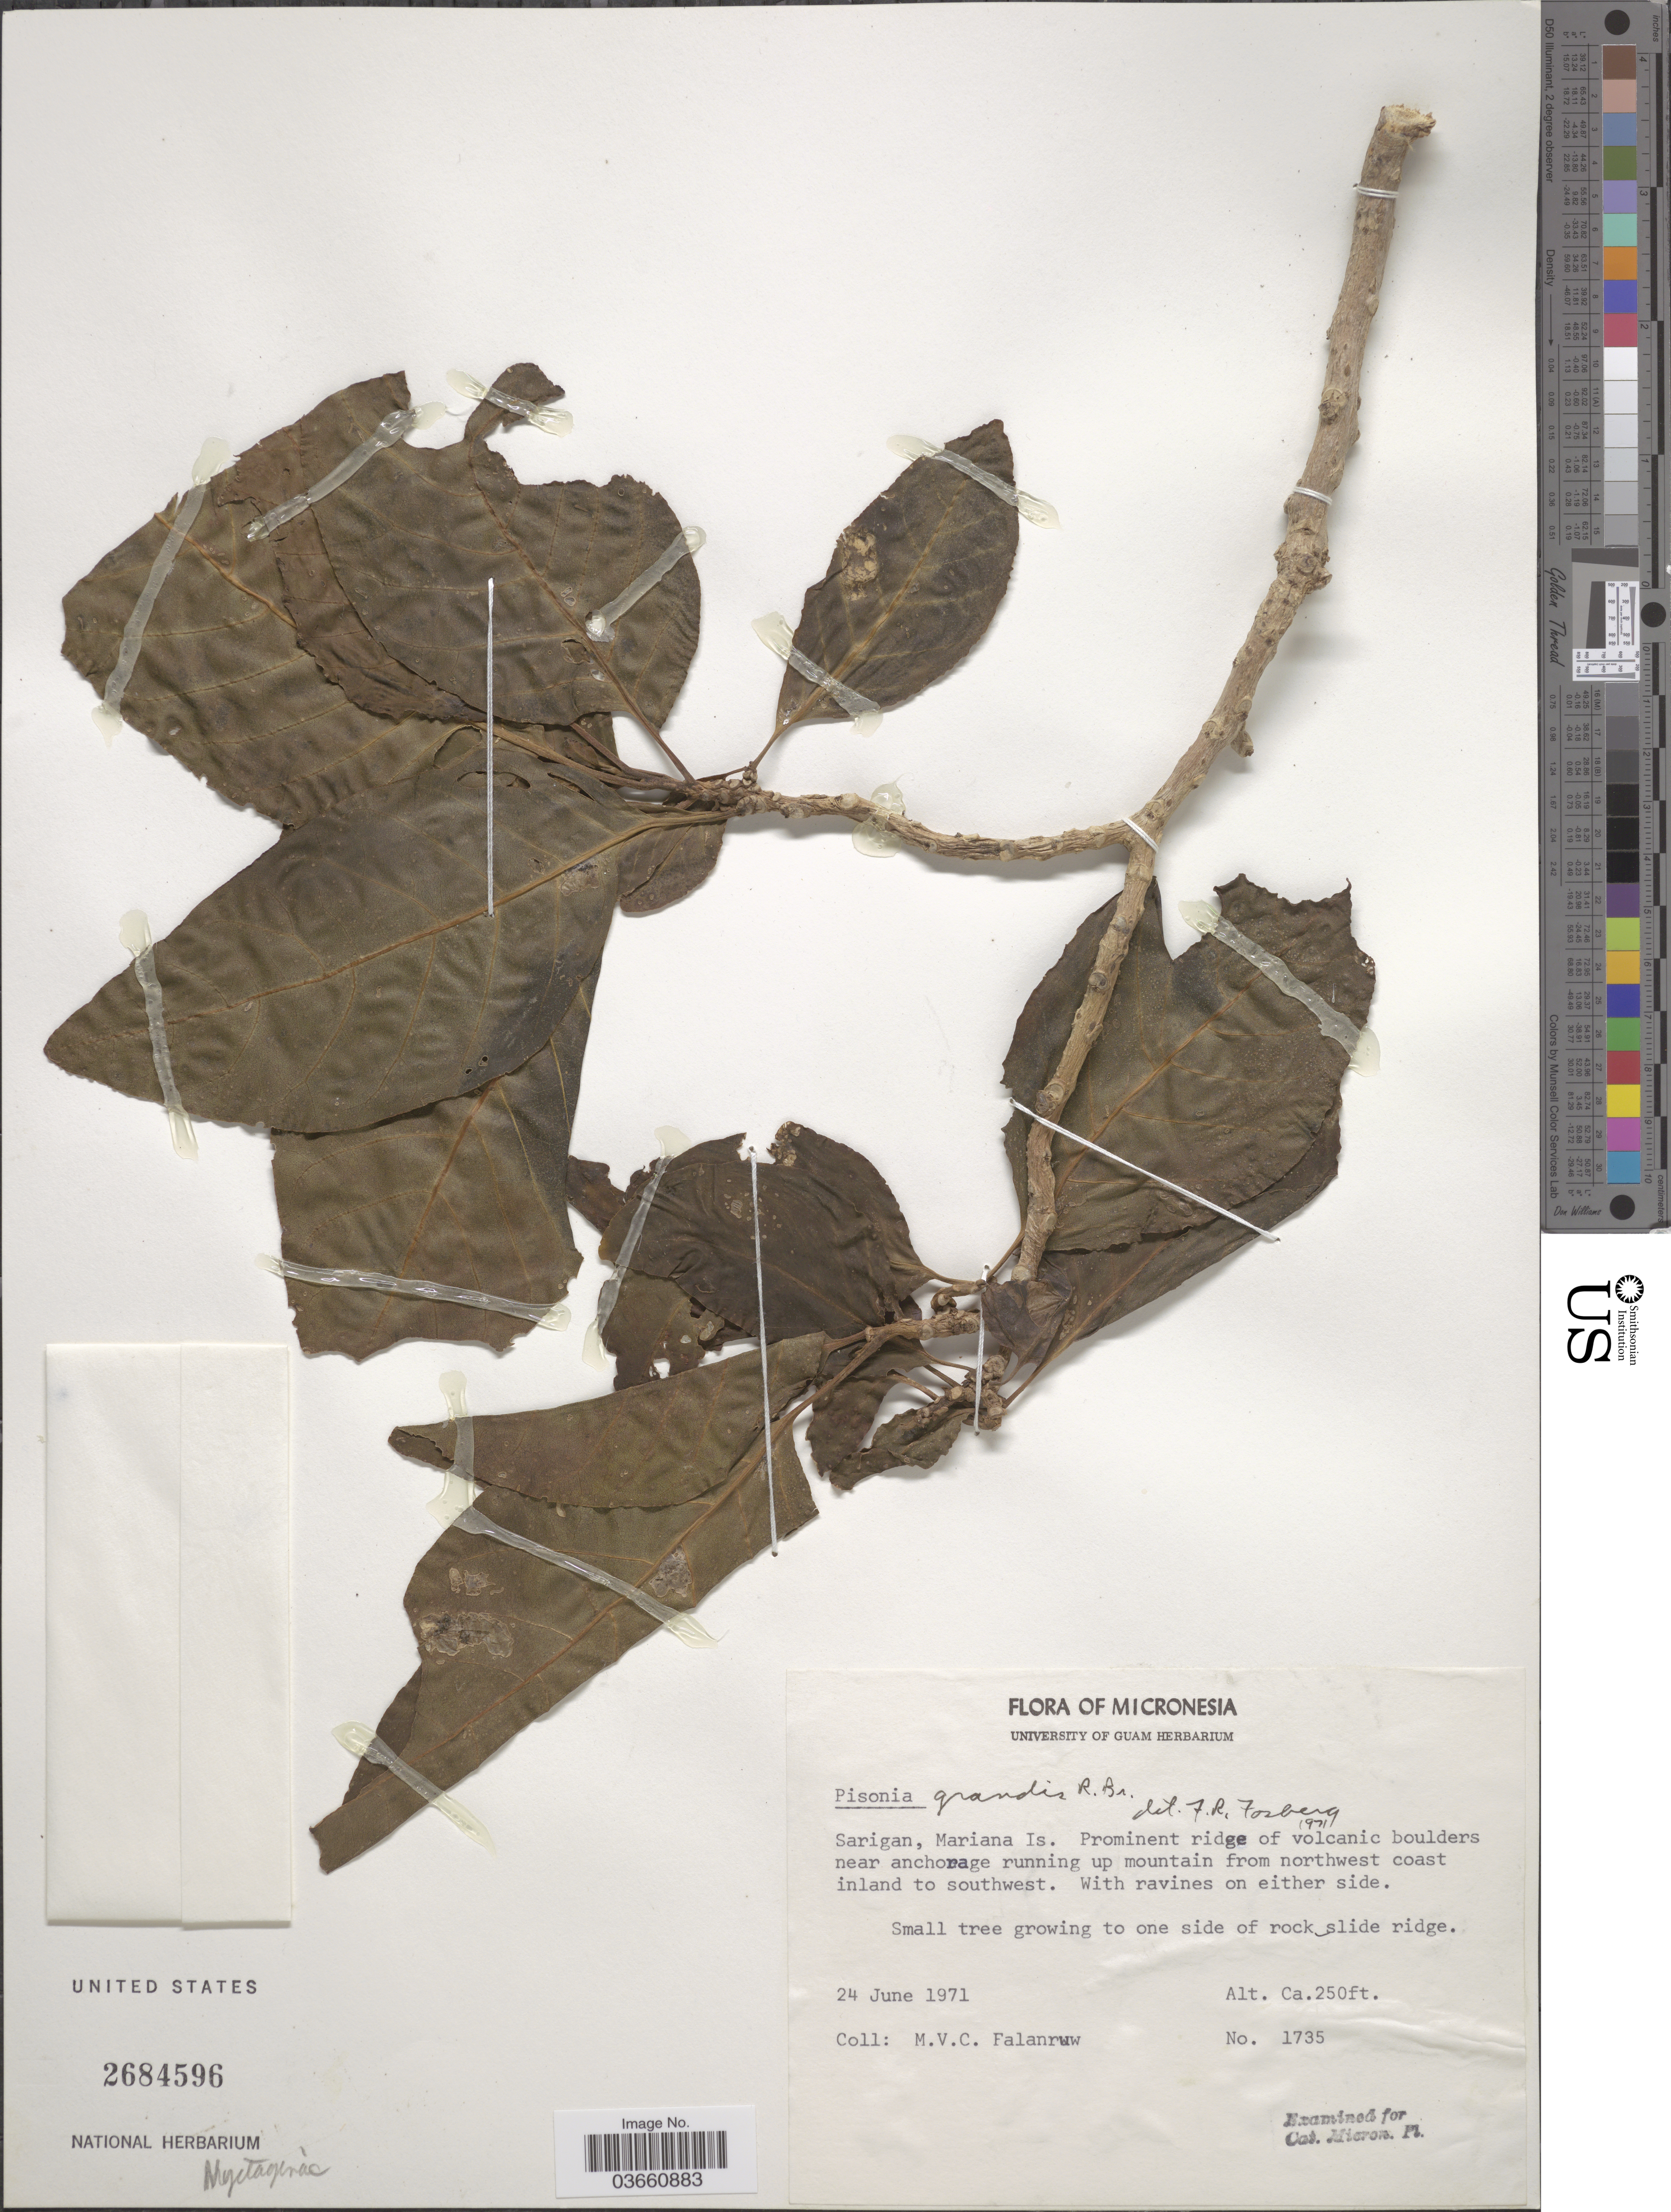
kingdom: Plantae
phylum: Tracheophyta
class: Magnoliopsida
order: Caryophyllales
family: Nyctaginaceae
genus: Pisonia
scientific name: Pisonia grandis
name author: R. Br.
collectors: M. V. Falanruw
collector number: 1735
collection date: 1971-06-24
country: Northern Mariana Islands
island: Sarigan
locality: Sarigan, Mariana Is. Northwest coast to inland to southwest.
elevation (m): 76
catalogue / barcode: US 2684596